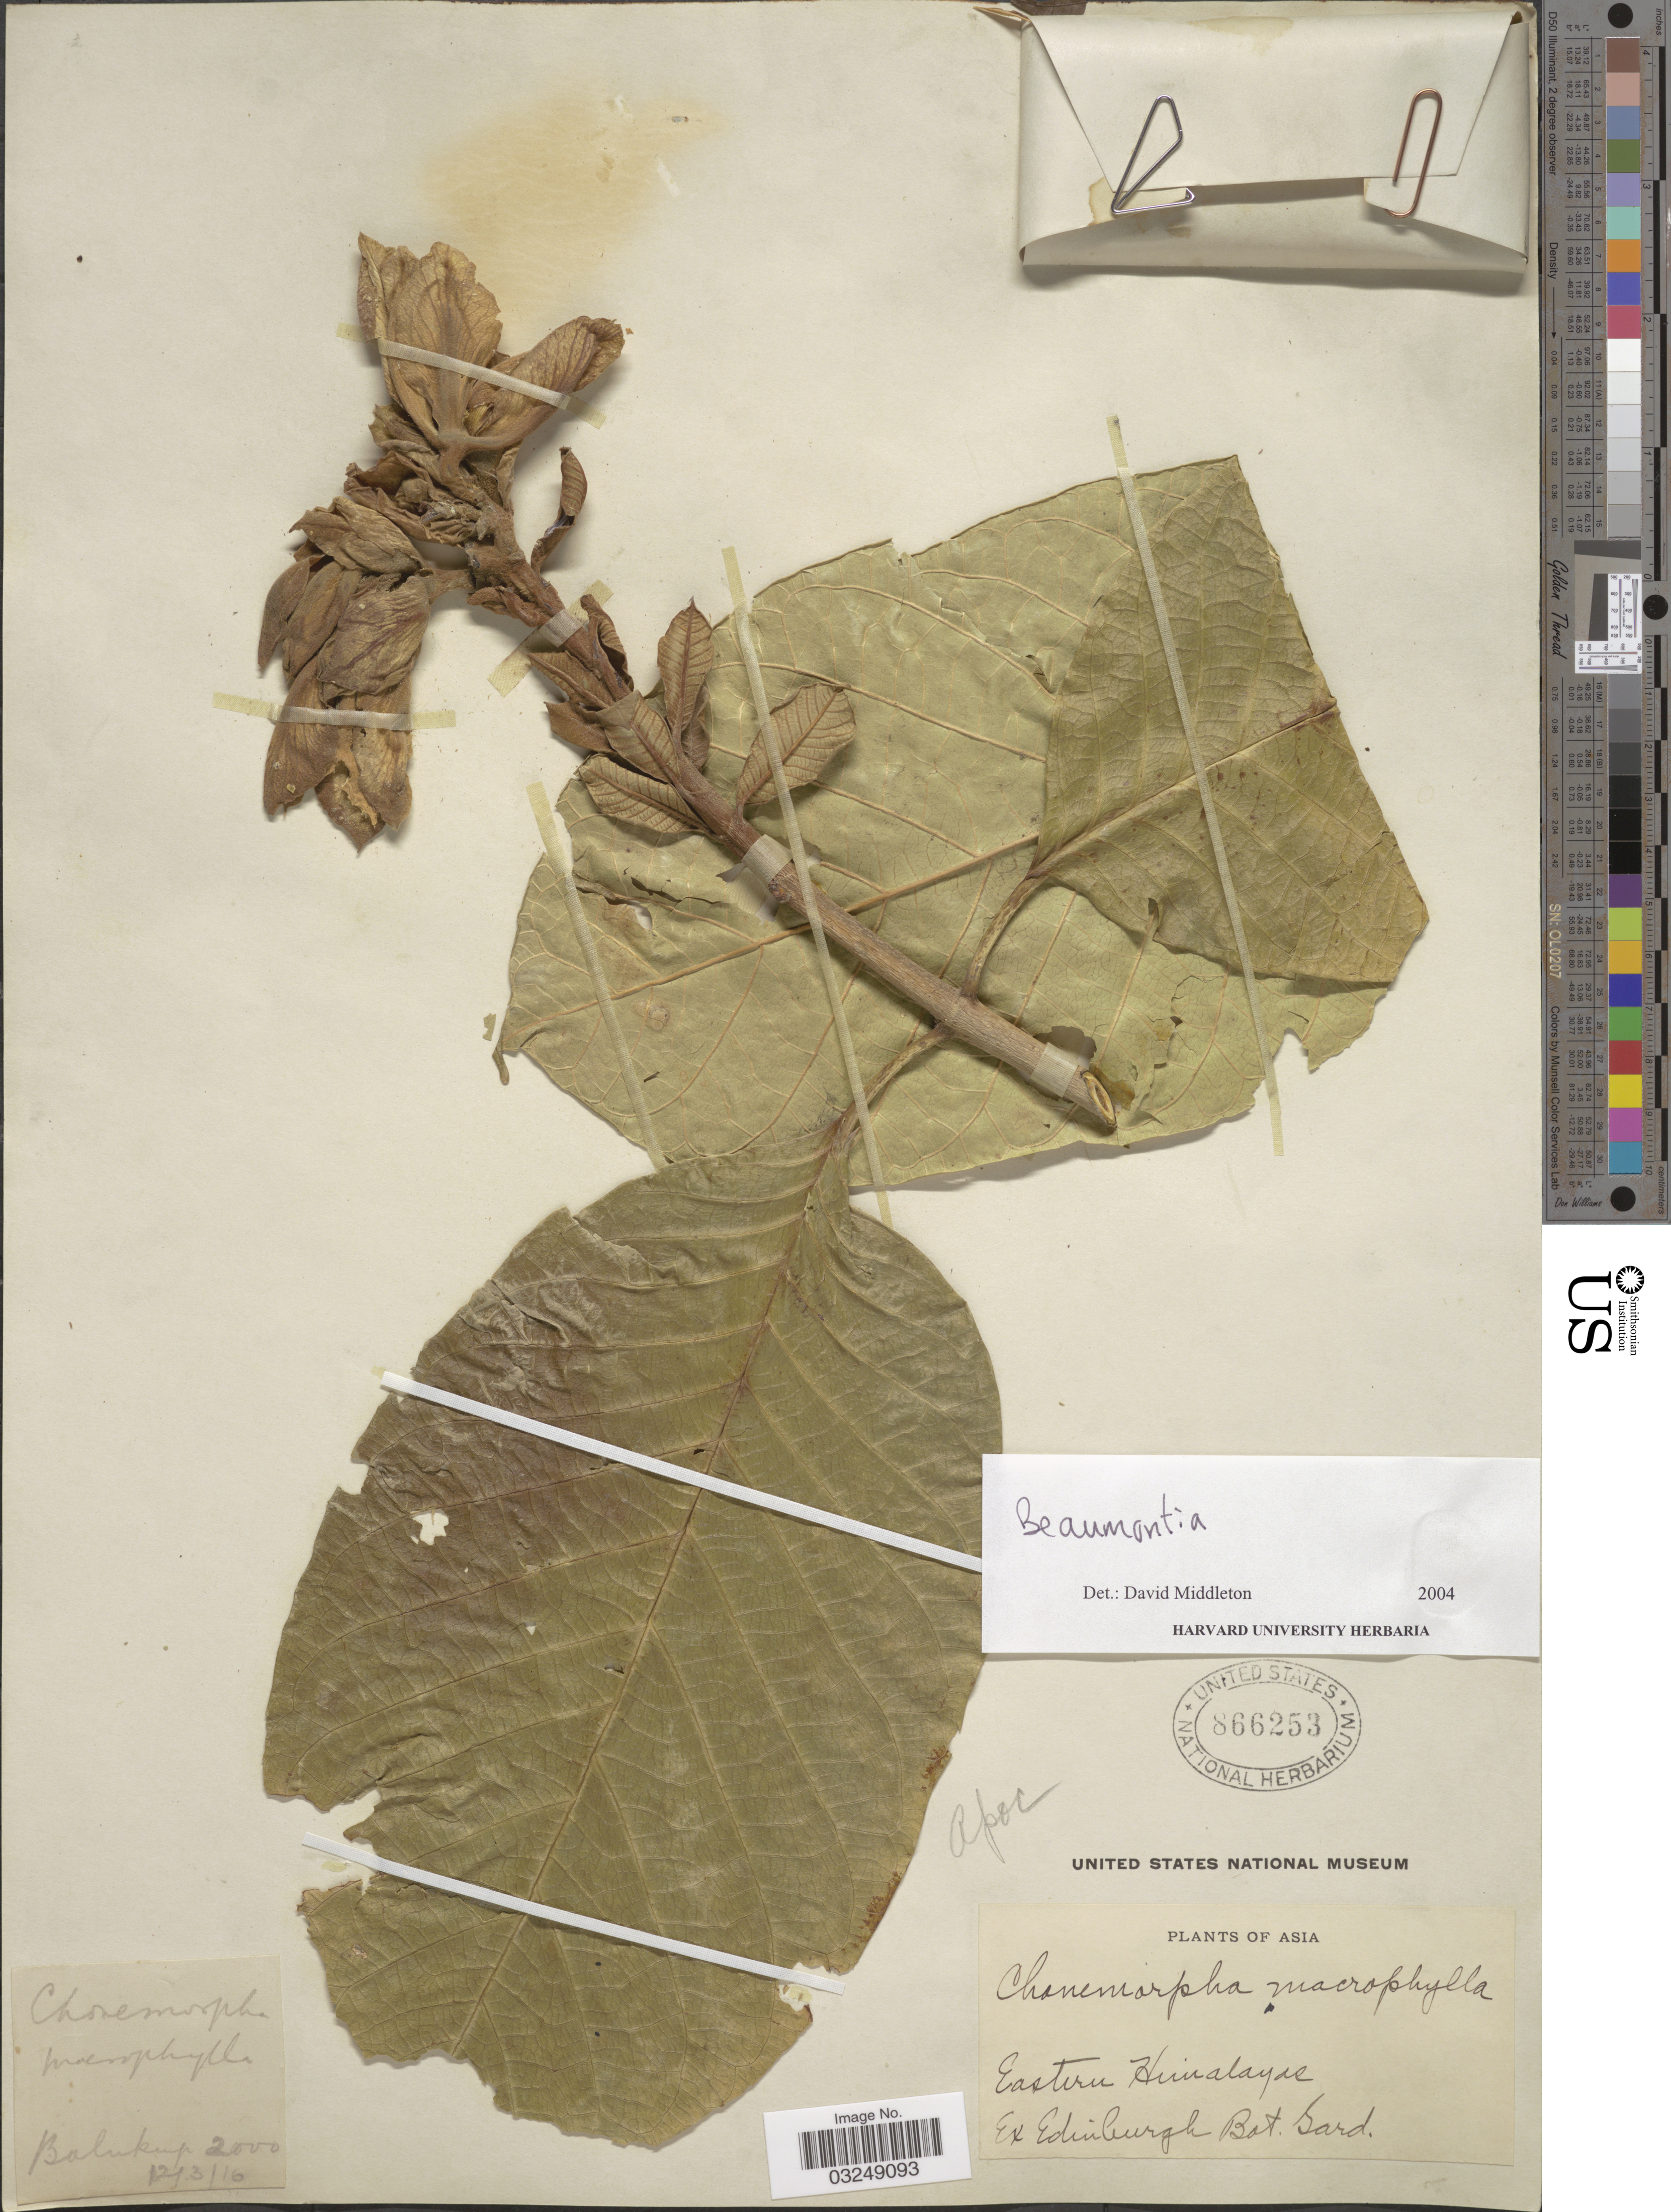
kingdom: Plantae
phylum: Tracheophyta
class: Magnoliopsida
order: Gentianales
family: Apocynaceae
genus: Beaumontia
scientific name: Beaumontia sp.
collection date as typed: Transcribed d/m/y: 12/3/16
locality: Balukup. Eastern Himalayas. Asia.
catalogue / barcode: US 866253